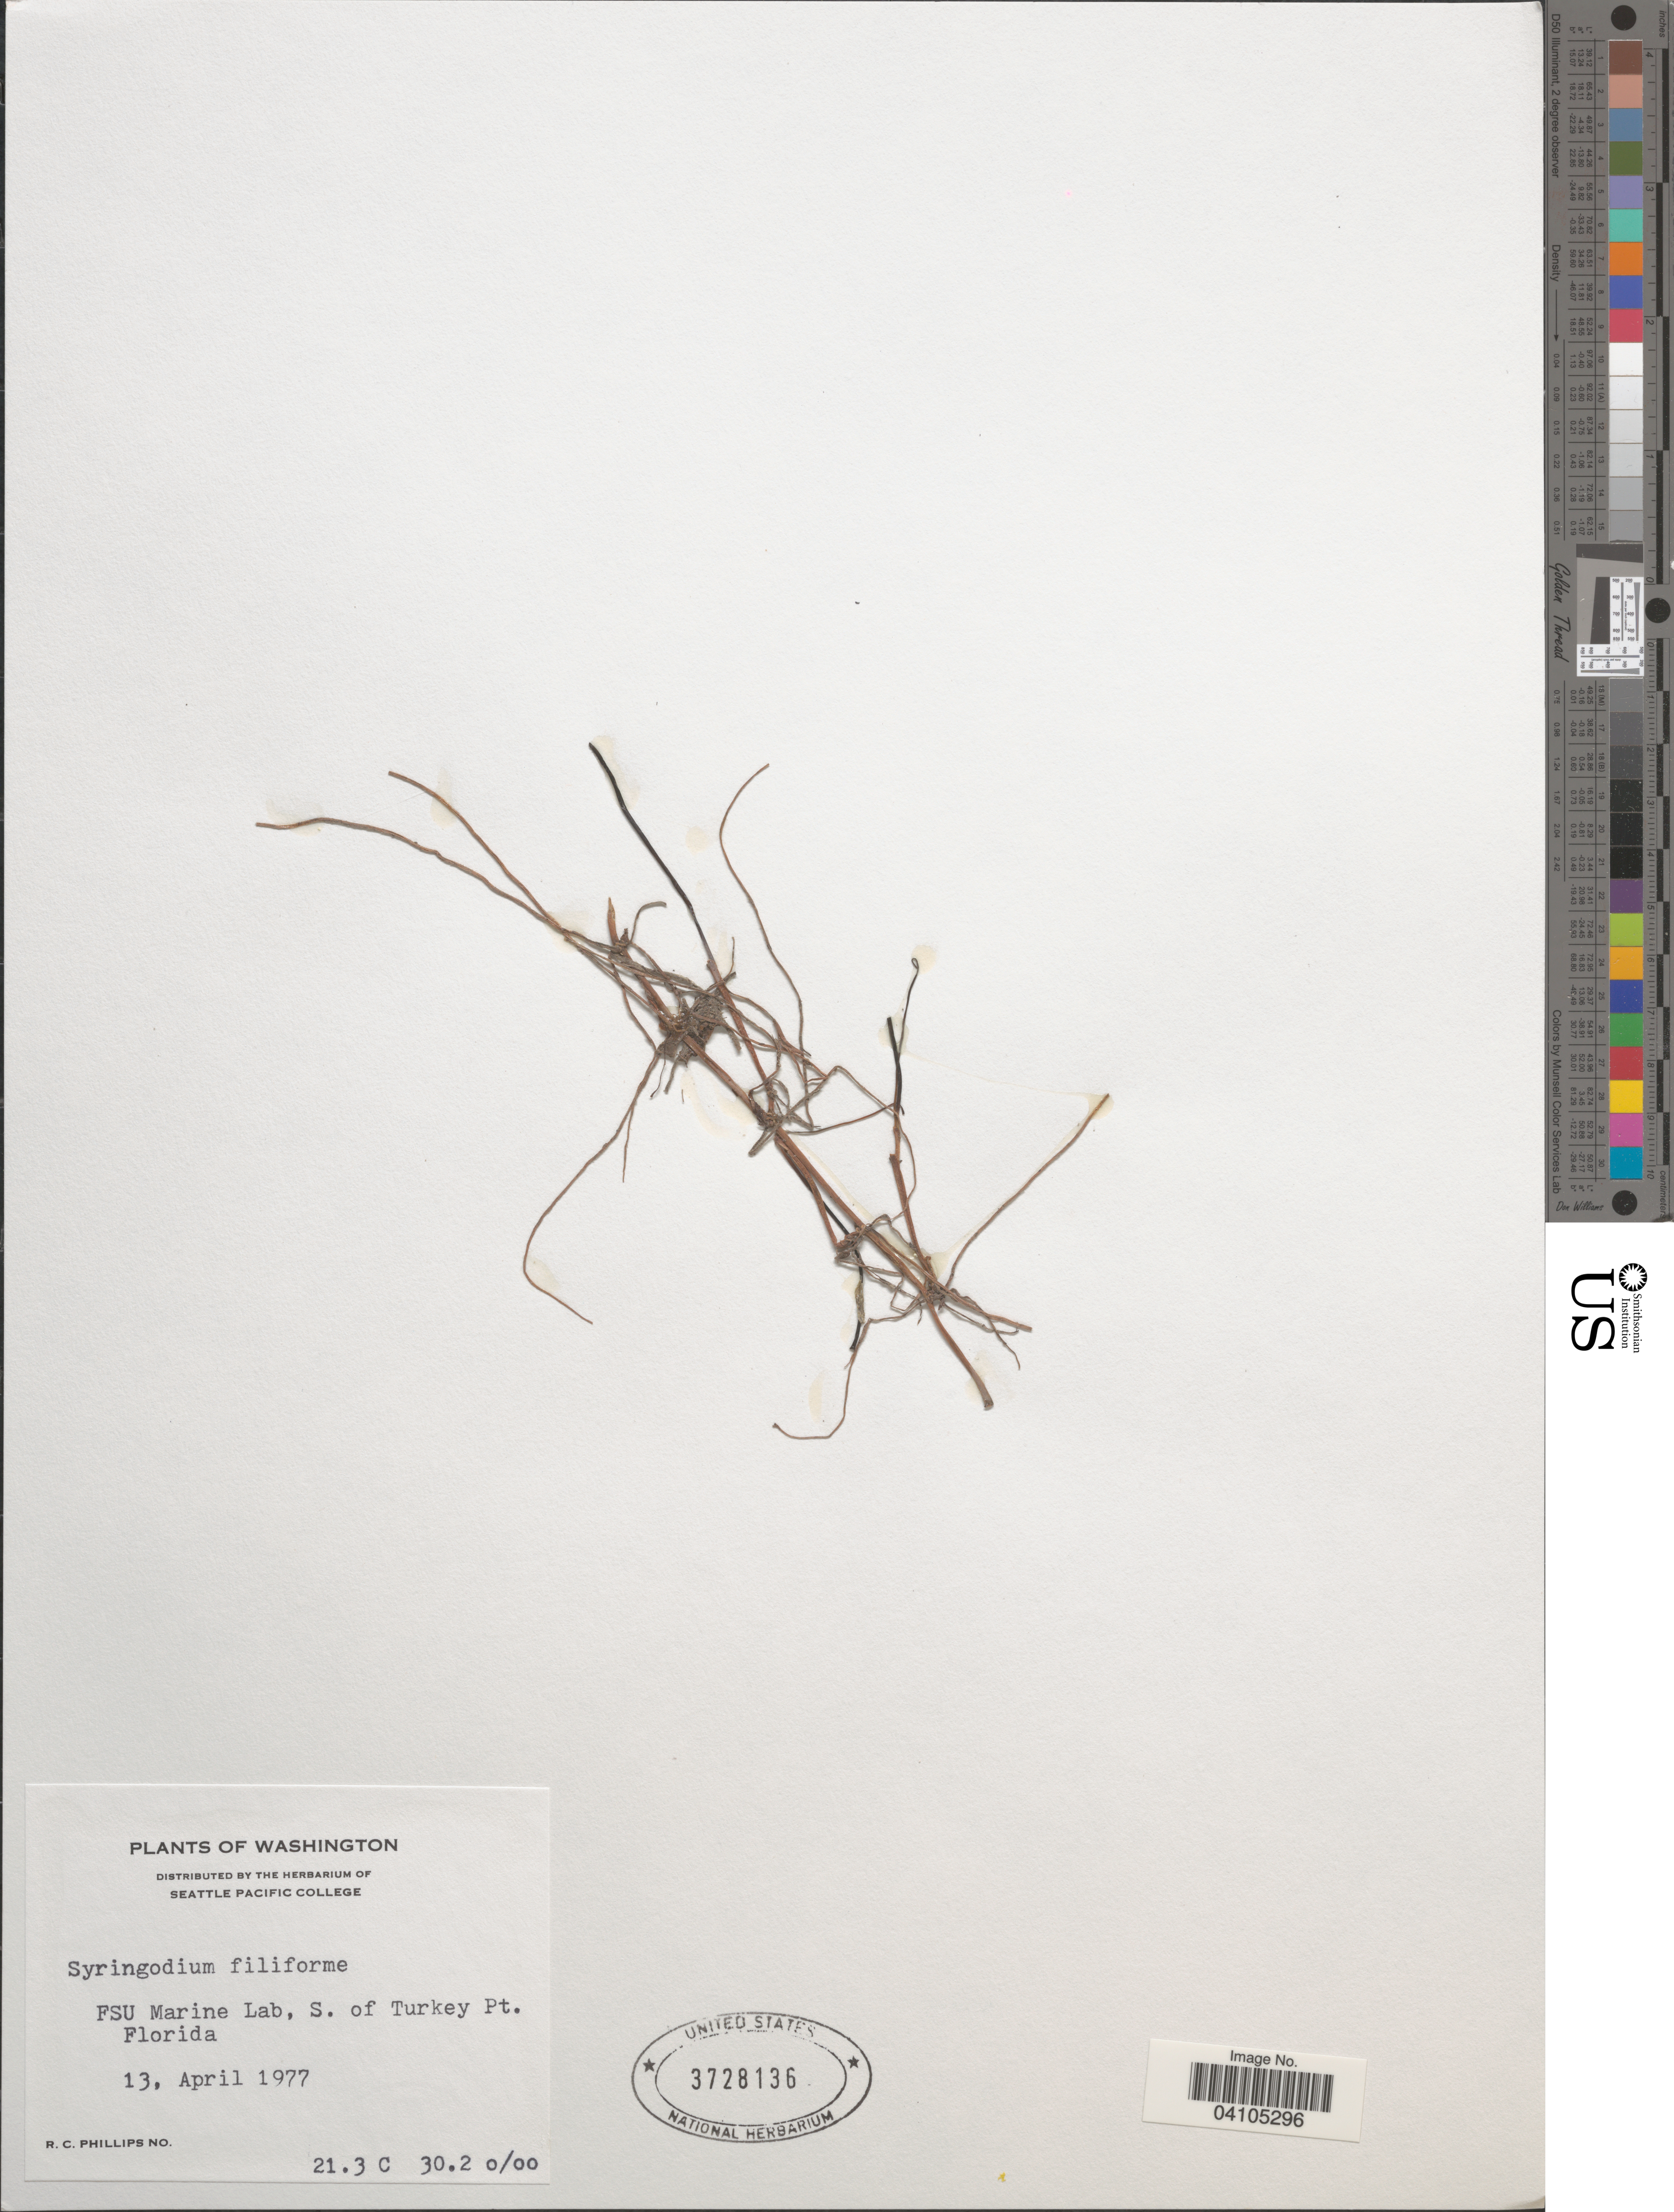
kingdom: Plantae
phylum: Tracheophyta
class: Liliopsida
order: Alismatales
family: Cymodoceaceae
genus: Syringodium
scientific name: Syringodium filiforme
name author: Kütz.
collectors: R. C. Phillips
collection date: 1977-04-13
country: United States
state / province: Florida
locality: FSU Marine Lab, S. of Turkey Pt.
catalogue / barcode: US 3728136